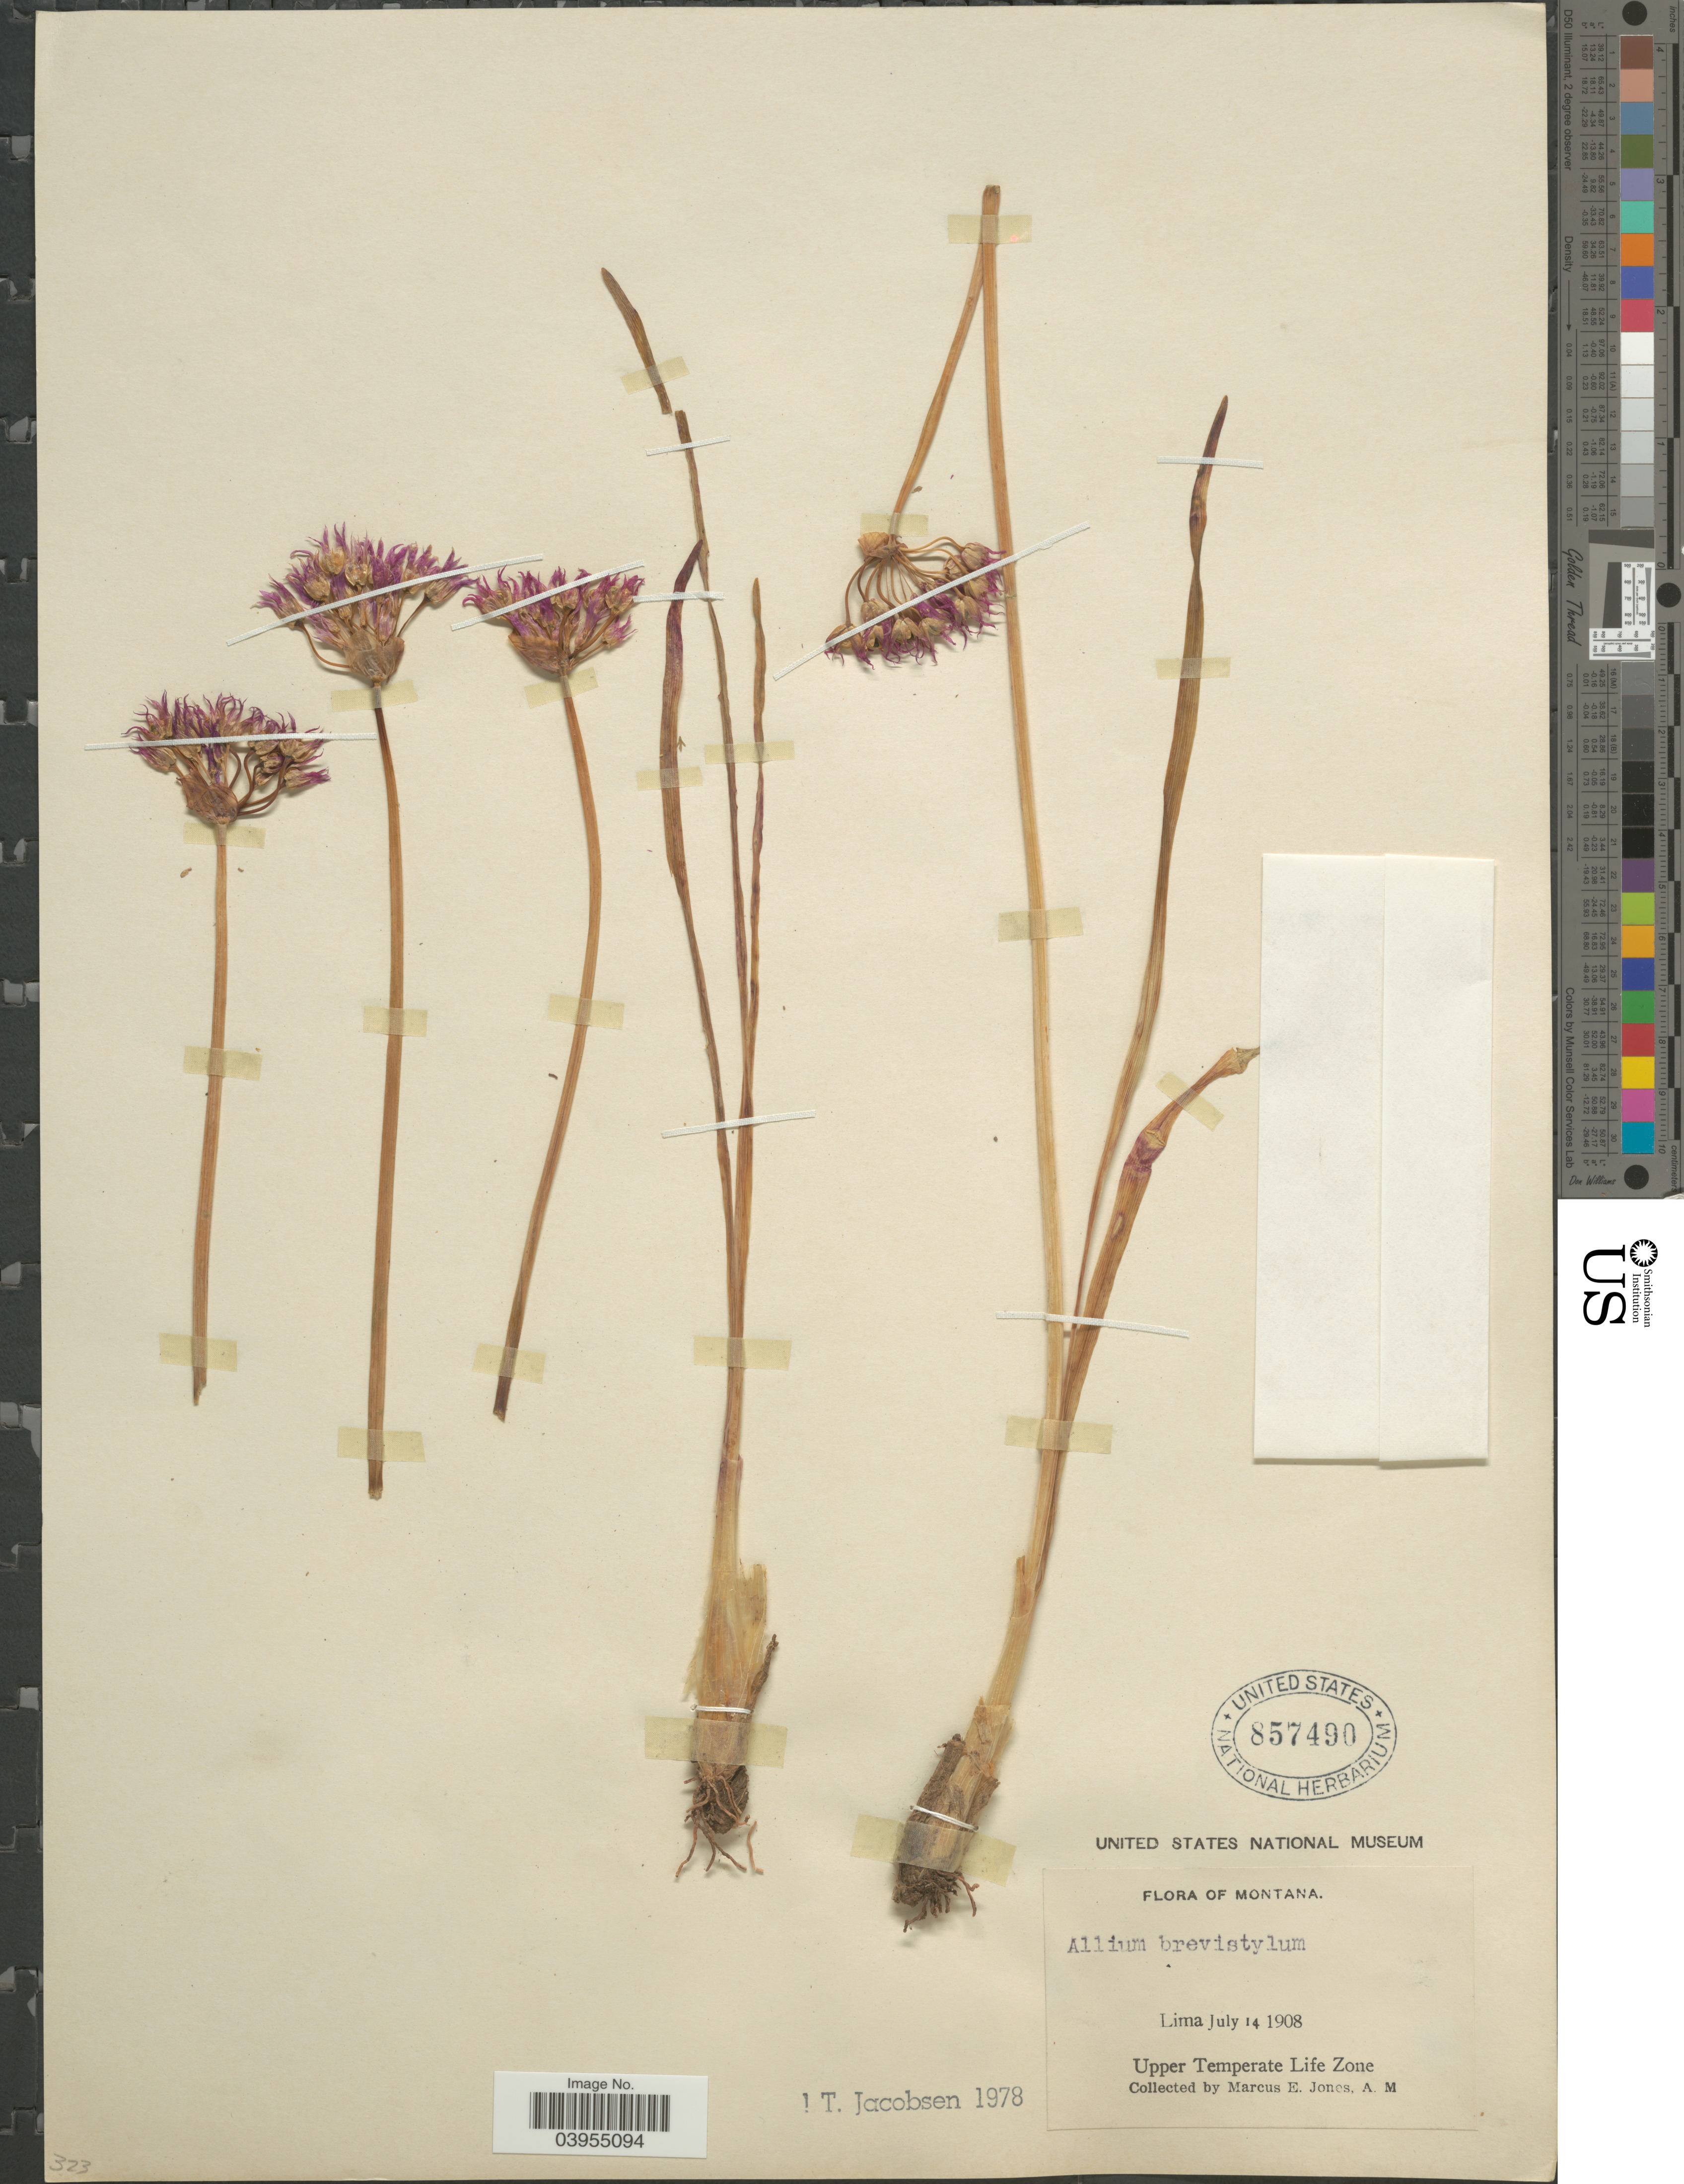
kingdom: Plantae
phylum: Tracheophyta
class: Liliopsida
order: Asparagales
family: Amaryllidaceae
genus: Allium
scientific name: Allium brevistylum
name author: S. Watson in C. King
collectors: M. E. Jones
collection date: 1908-07-14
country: United States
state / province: Montana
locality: Lima. Upper Temperate Life Zone.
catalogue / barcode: US 857490